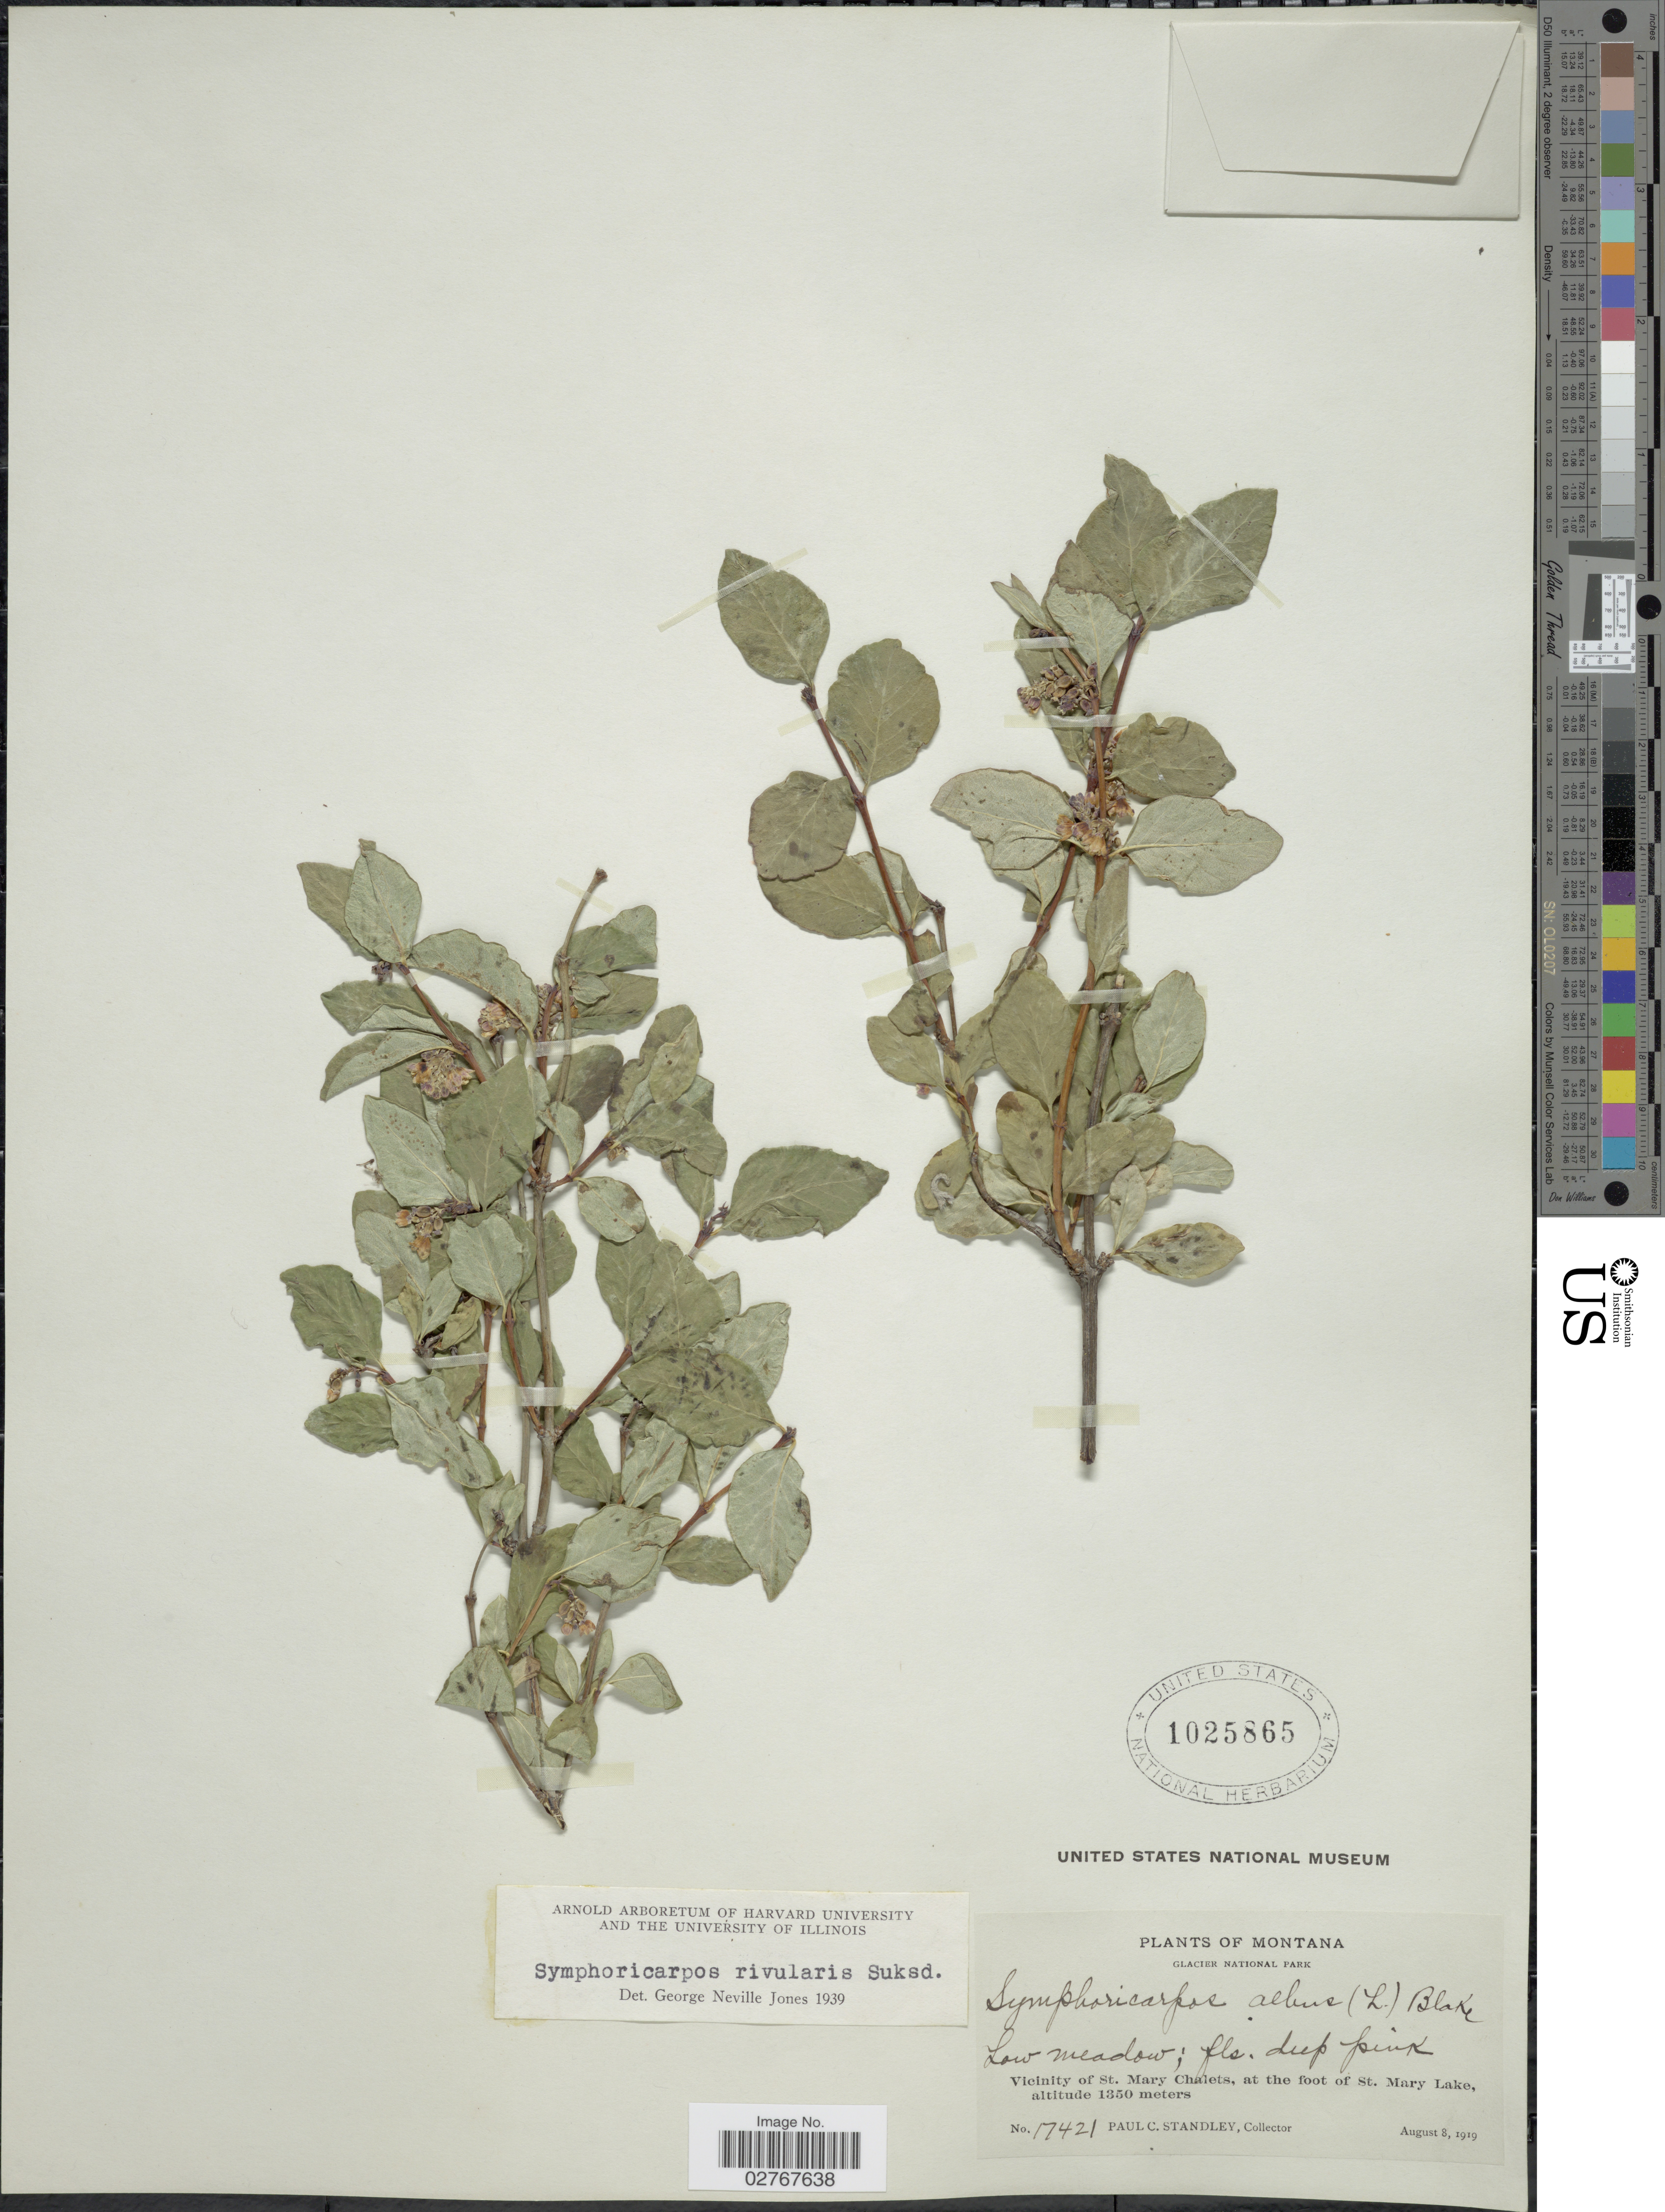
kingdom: Plantae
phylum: Tracheophyta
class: Magnoliopsida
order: Dipsacales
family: Caprifoliaceae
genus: Symphoricarpos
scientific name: Symphoricarpos rivularis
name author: Suksd.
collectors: P. C. Standley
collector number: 17421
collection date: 1919-08-08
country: United States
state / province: Montana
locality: Glacier National Park. Vicinity of St. Mary Chalets, at the foot of St. Mary Lake.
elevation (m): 1350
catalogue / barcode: US 1025865